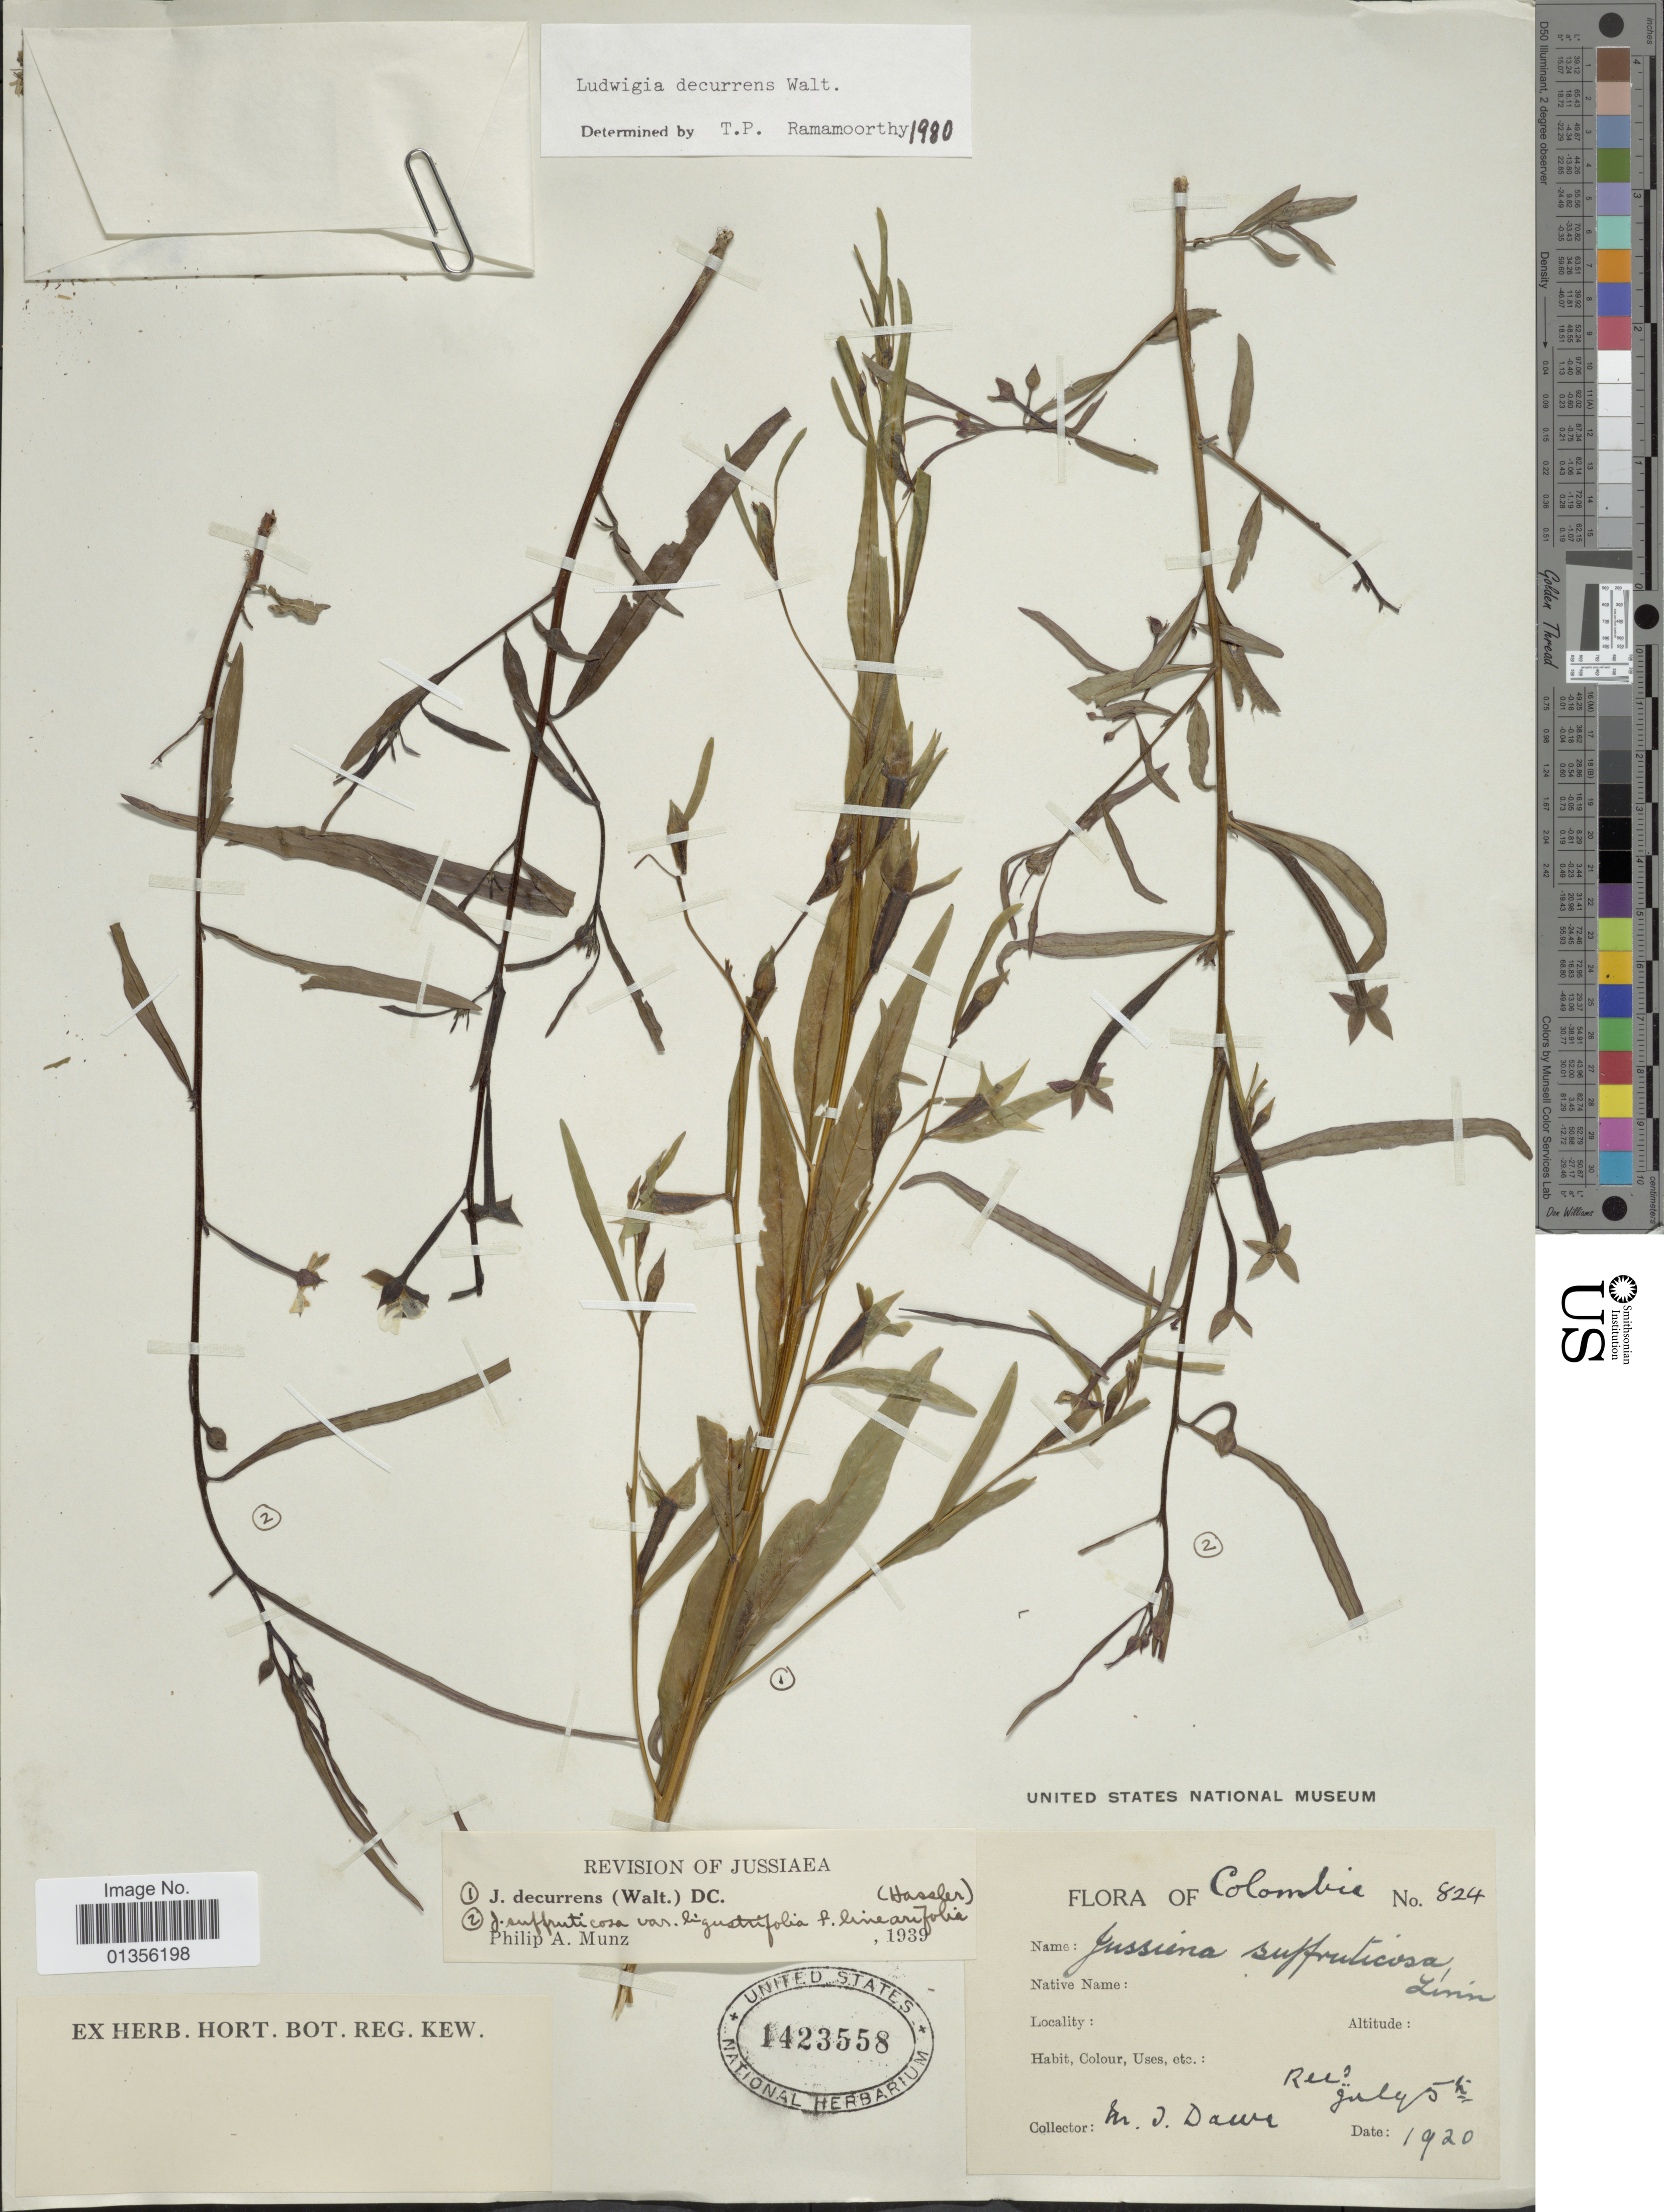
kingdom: Plantae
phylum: Tracheophyta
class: Magnoliopsida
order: Myrtales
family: Onagraceae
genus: Ludwigia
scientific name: Ludwigia decurrens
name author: Walter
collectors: M. T. Dawe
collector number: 824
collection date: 1920-07-05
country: Colombia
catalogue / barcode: US 1423558